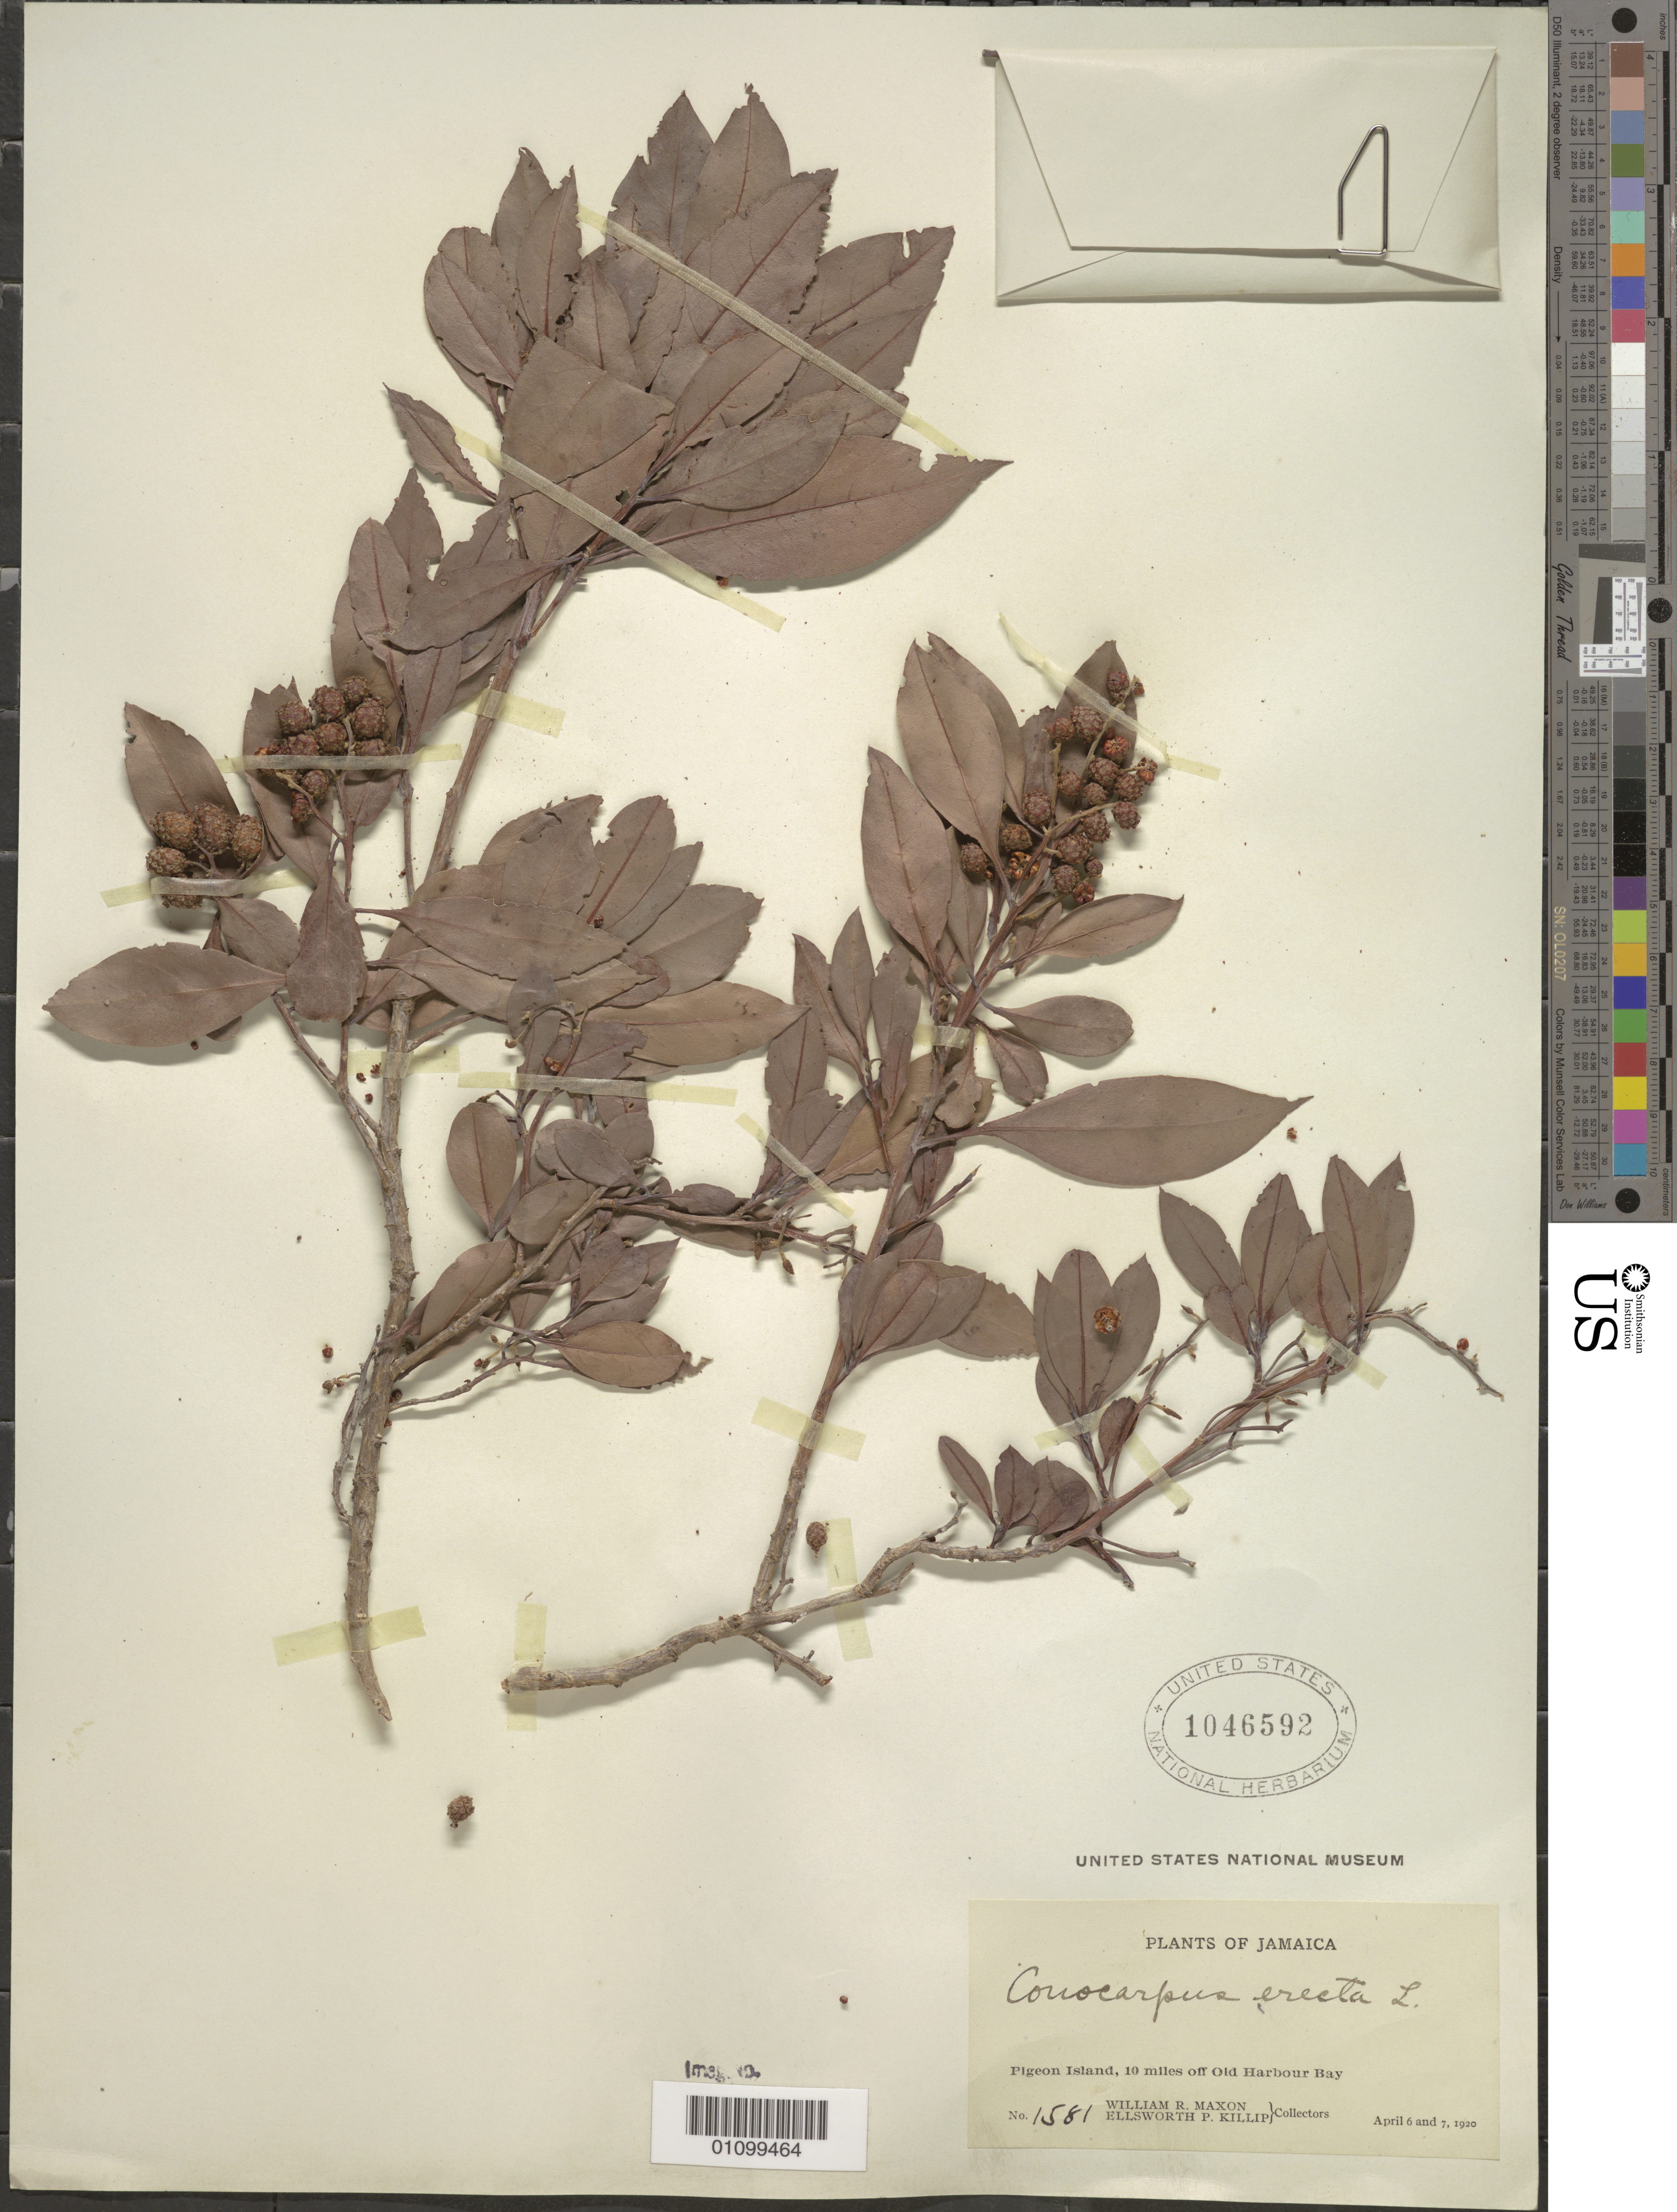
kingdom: Plantae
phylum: Tracheophyta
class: Magnoliopsida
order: Myrtales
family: Combretaceae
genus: Conocarpus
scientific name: Conocarpus erectus var. erectus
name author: L.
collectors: W. R. Maxon & E. P. Killip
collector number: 1581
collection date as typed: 06 Apr 1920 and 07 Apr 1920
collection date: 1920-04-06,1920-04-07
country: Jamaica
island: Pigeon Island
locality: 10 miles off Old Harbour Bay.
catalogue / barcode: US 1046592